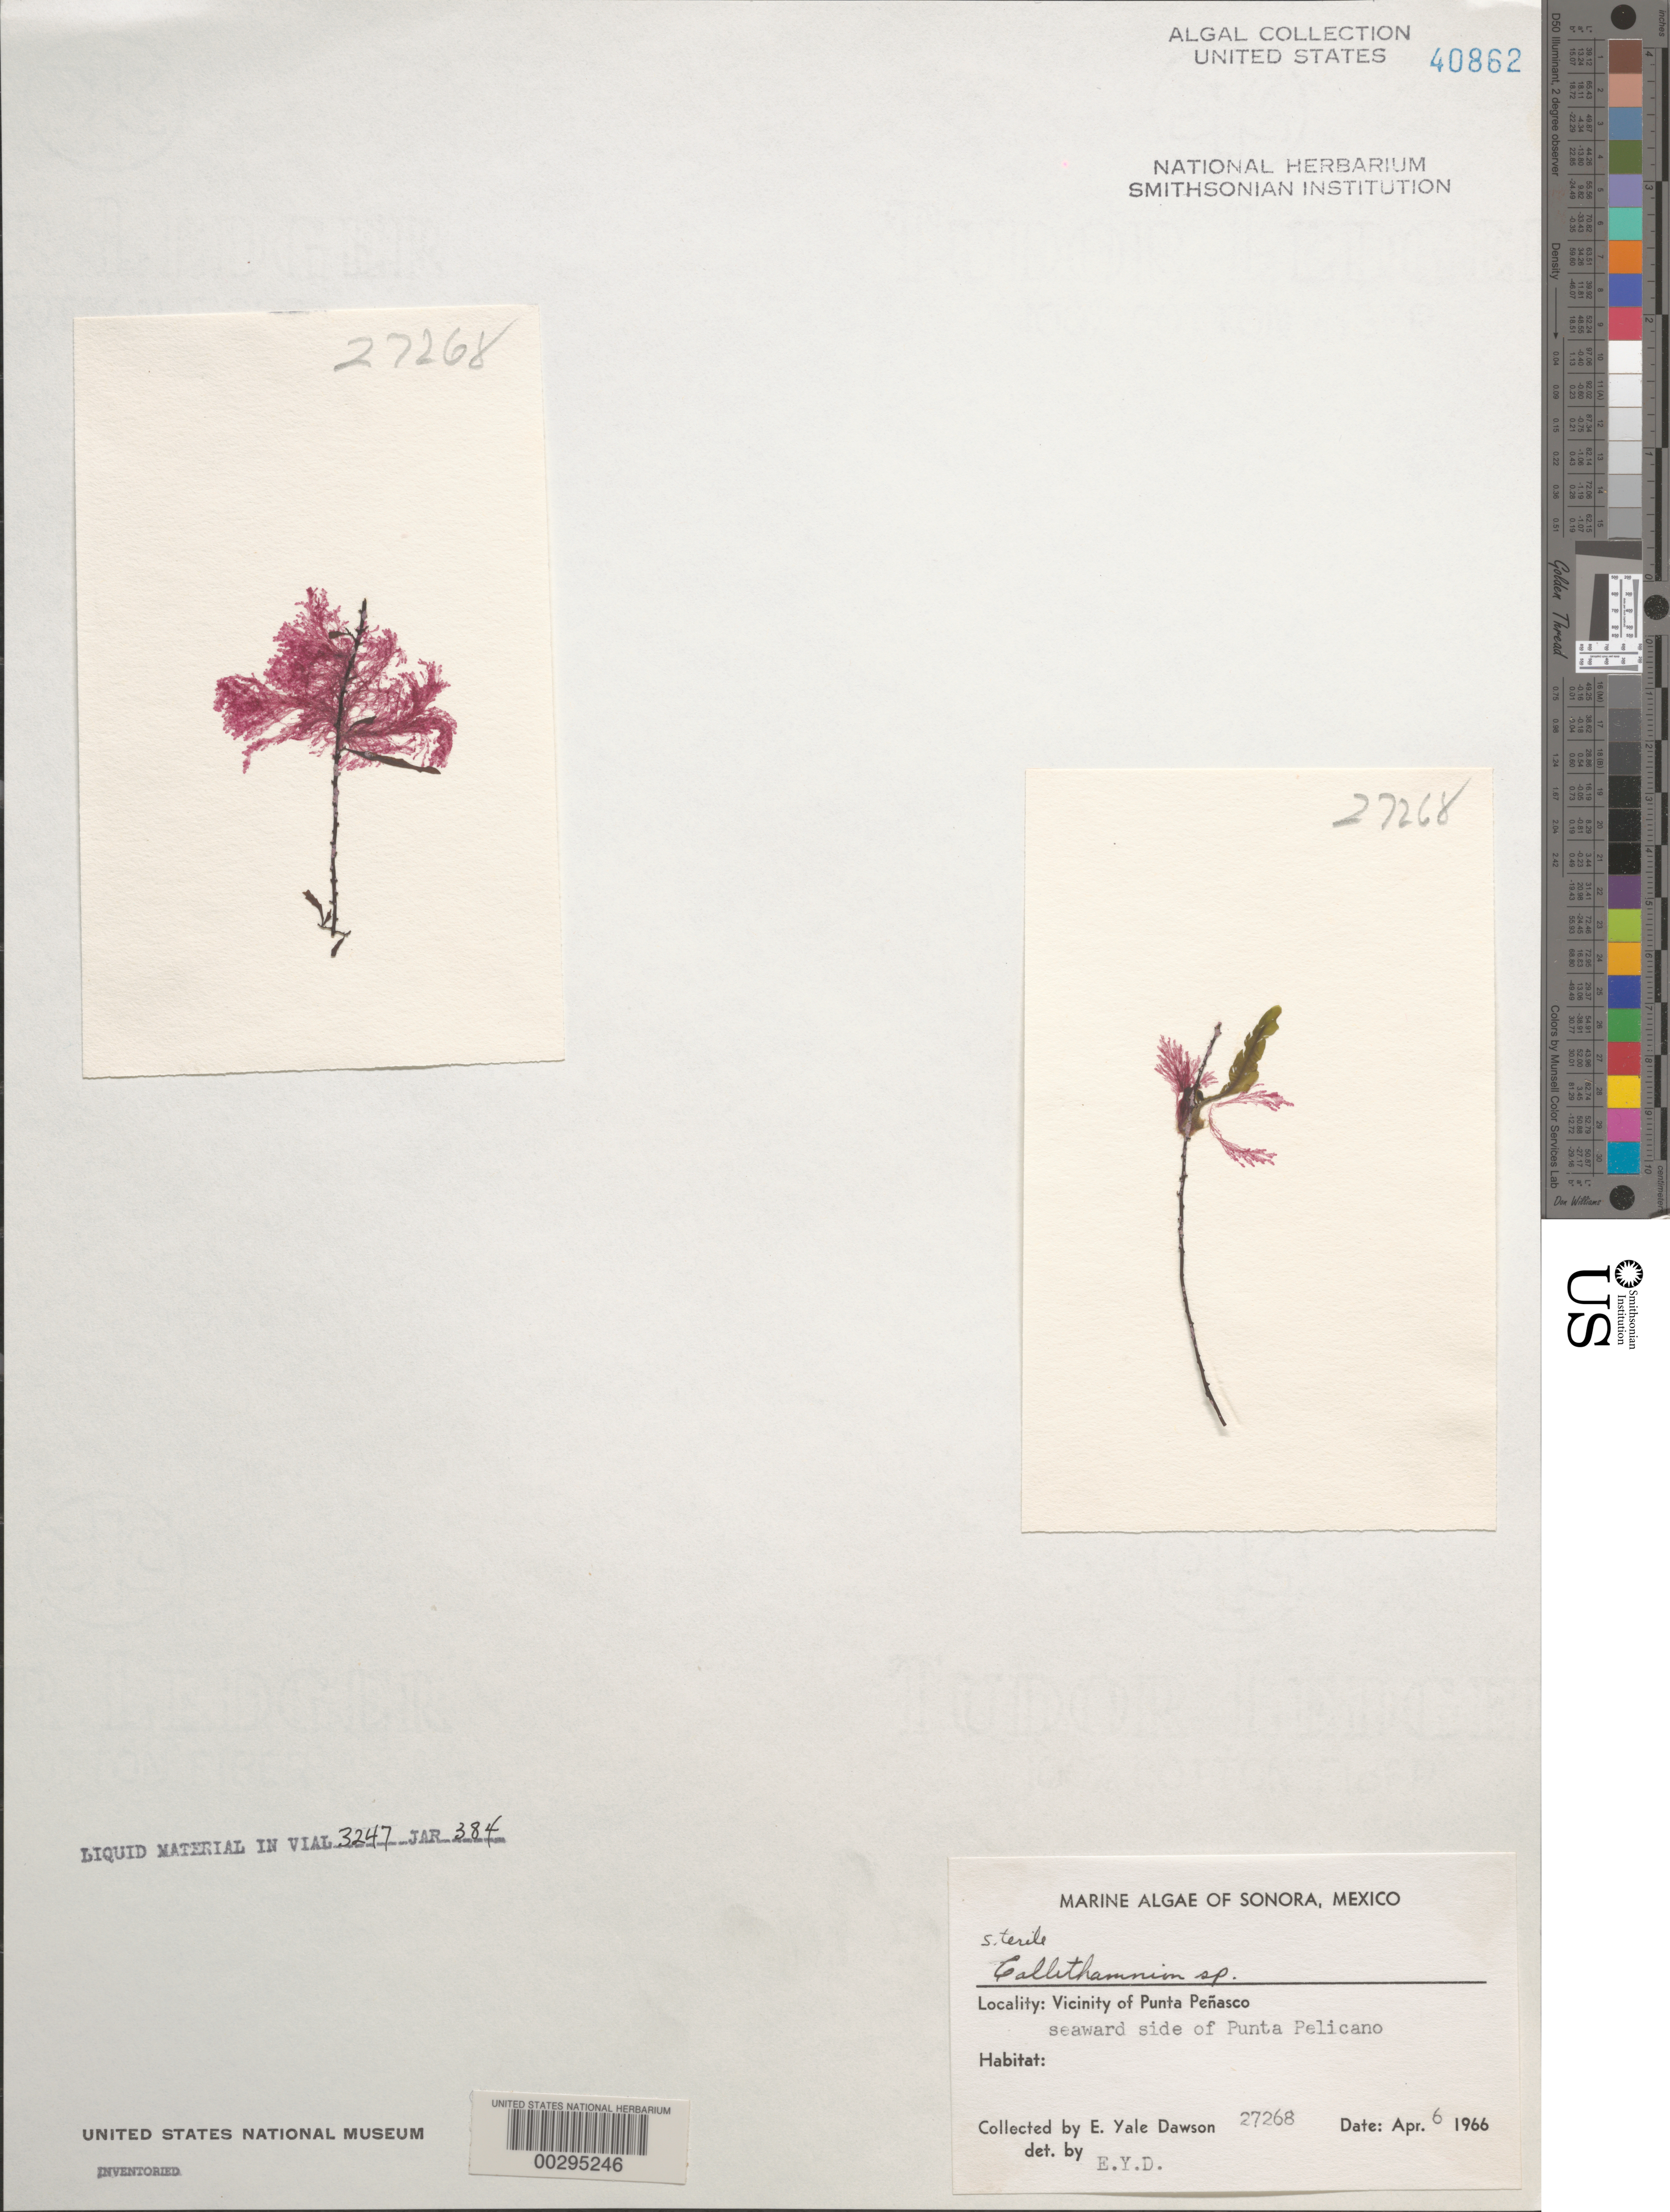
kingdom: Plantae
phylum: Rhodophyta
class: Florideophyceae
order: Ceramiales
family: Callithamniaceae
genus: Callithamnion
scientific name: Callithamnion sp.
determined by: Dawson, E. Y.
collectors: E. Y. Dawson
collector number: EYD 27268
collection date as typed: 06 Apr 1966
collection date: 1966-04-06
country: Mexico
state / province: Sonora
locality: Punta Pelicano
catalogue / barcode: US 40862